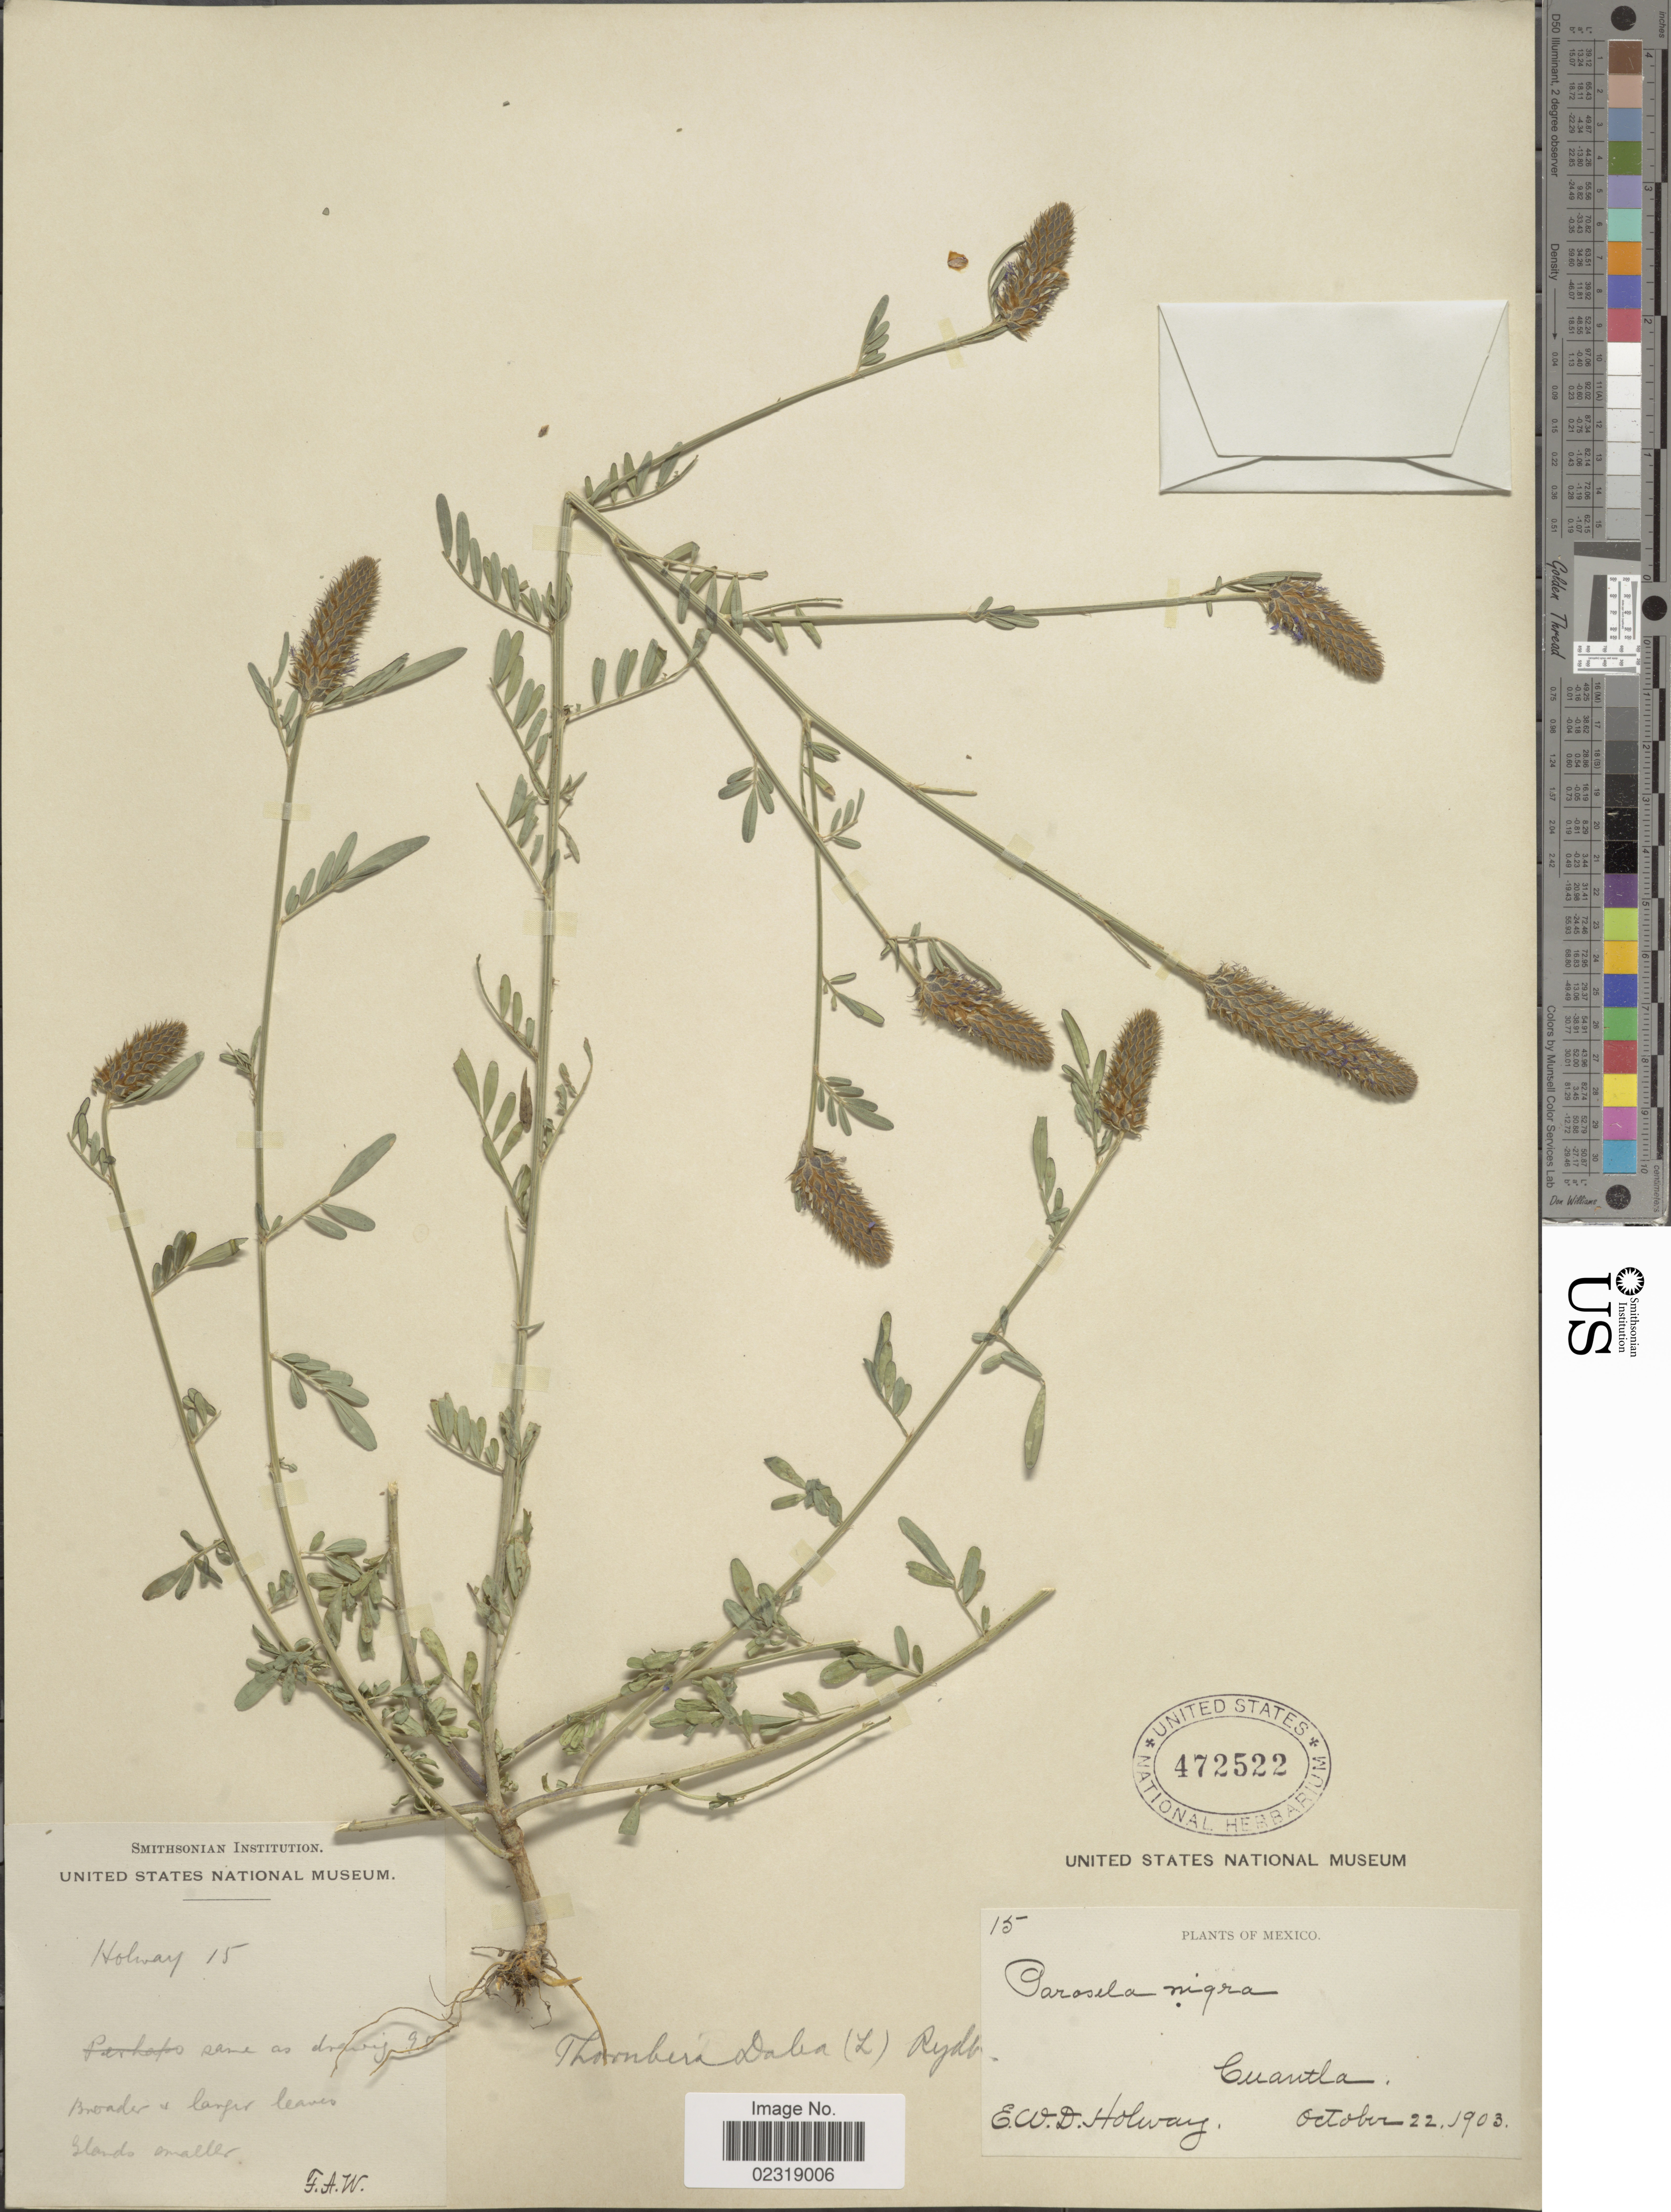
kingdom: Plantae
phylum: Tracheophyta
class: Magnoliopsida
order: Fabales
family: Fabaceae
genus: Dalea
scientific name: Dalea cliffortiana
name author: Willd.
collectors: E. W. D. Holway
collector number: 15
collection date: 1903-10-22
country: Mexico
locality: Mexico, Cuantla.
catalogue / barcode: US 472522